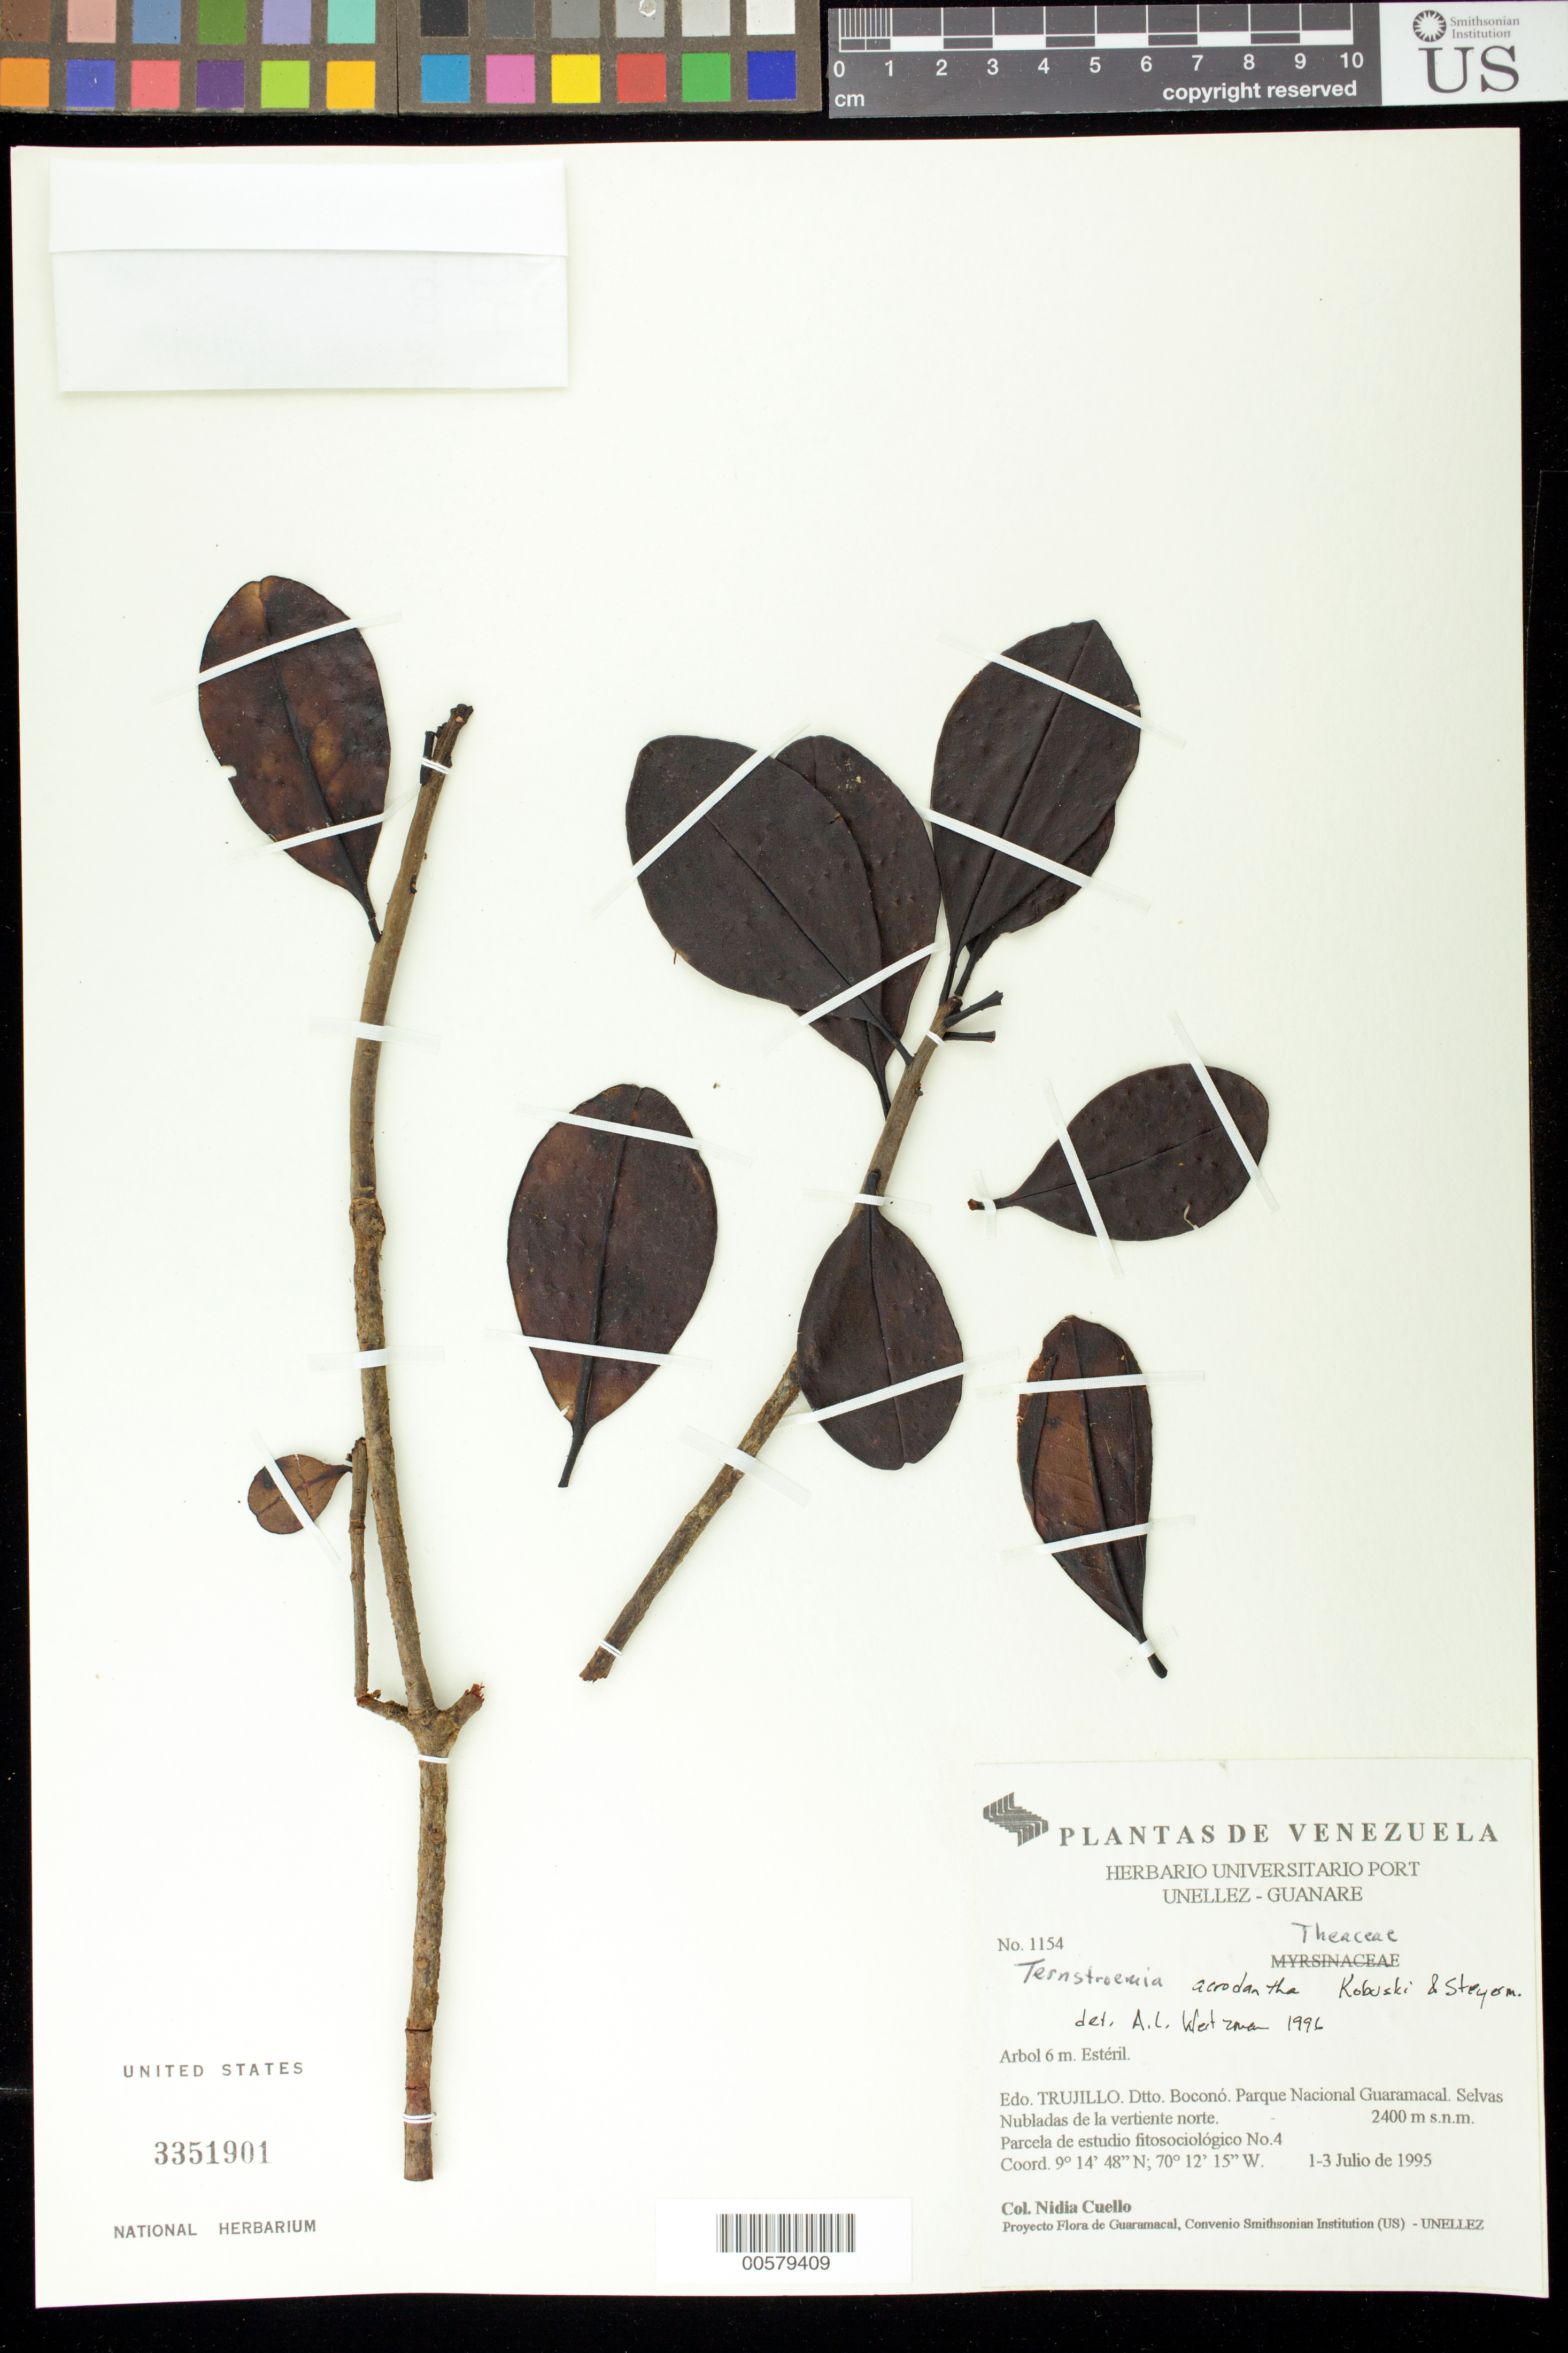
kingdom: Plantae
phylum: Tracheophyta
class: Magnoliopsida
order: Ericales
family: Pentaphylacaceae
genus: Ternstroemia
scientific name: Ternstroemia acrodantha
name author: Kobuski & Steyerm.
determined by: Weitzman, A. L.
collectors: N. L. Cuello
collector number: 1154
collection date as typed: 01 Jul 1995 to 03 Jul 1995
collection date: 1995-07-01/1995-07-03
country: Venezuela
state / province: Trujillo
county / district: Boconó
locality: Parque Nacional Guaramacal. Vertiente N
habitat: Selvas Nubladas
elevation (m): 2400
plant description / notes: MO, PORT, US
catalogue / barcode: US 3351901